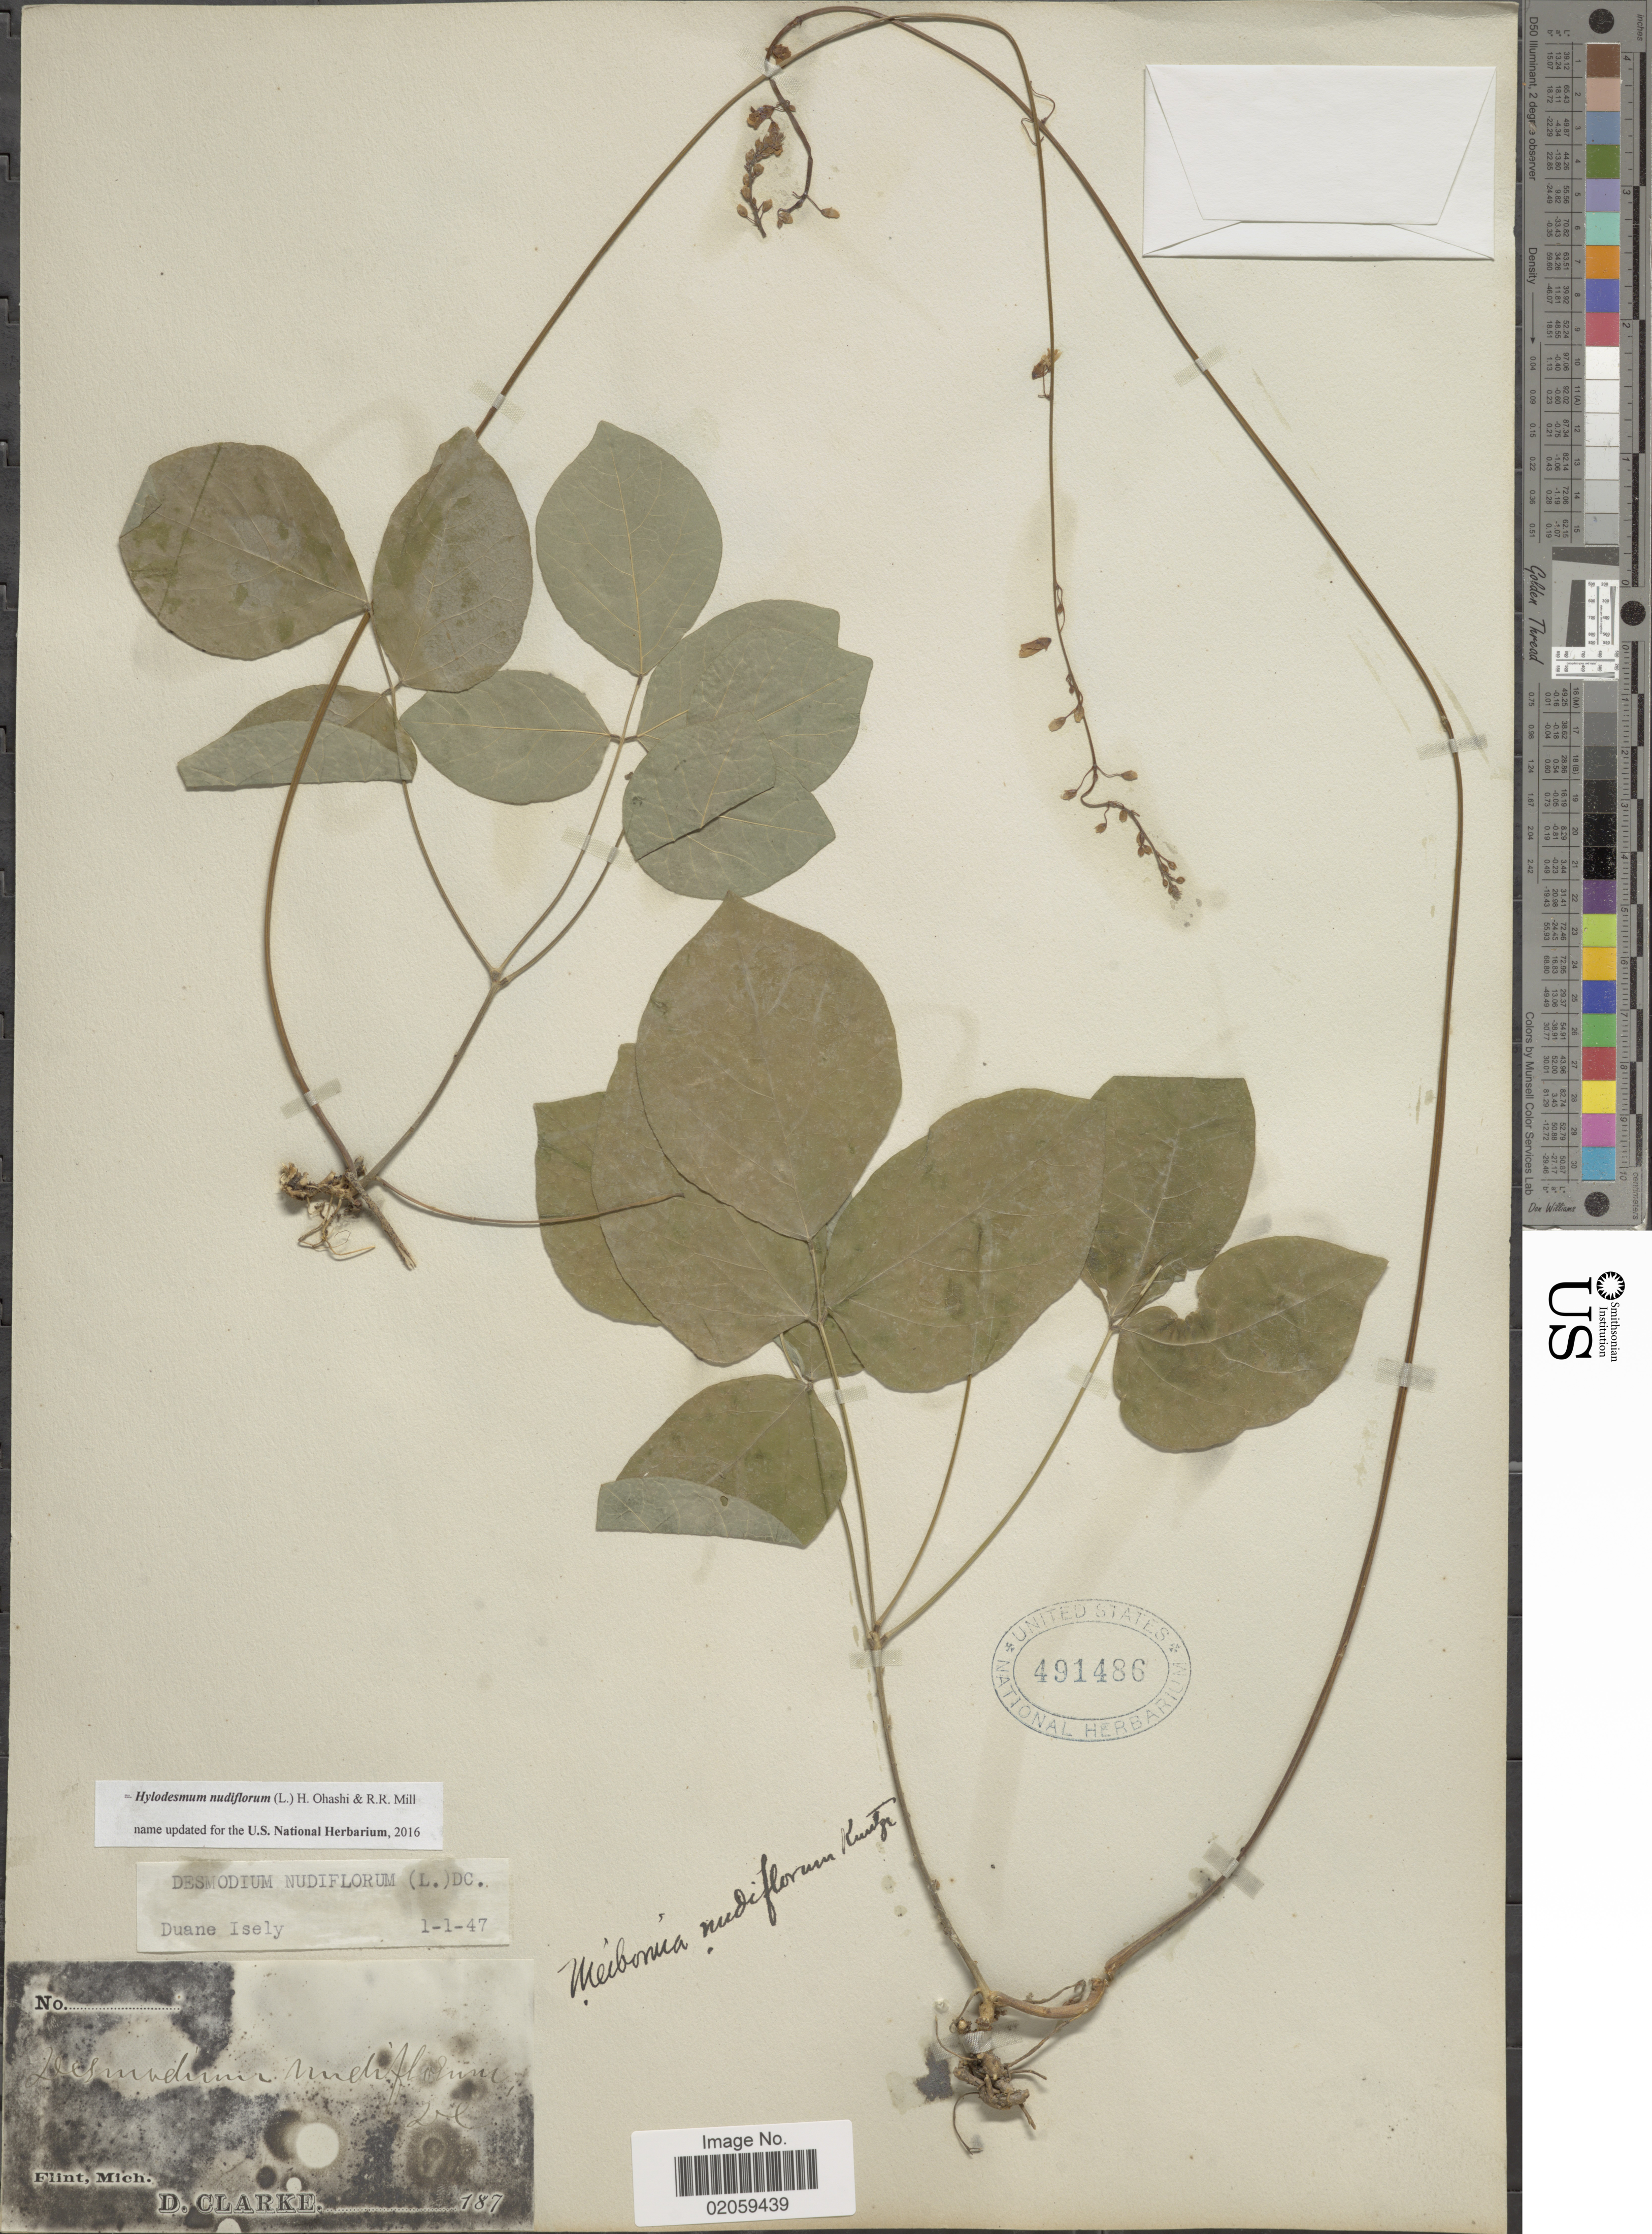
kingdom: Plantae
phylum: Tracheophyta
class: Magnoliopsida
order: Fabales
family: Fabaceae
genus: Hylodesmum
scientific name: Hylodesmum nudiflorum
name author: (L.) H. Ohashi & R.R. Mill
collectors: D. Clarke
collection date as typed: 187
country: United States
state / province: Michigan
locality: Flint, Mich.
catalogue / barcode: US 491486